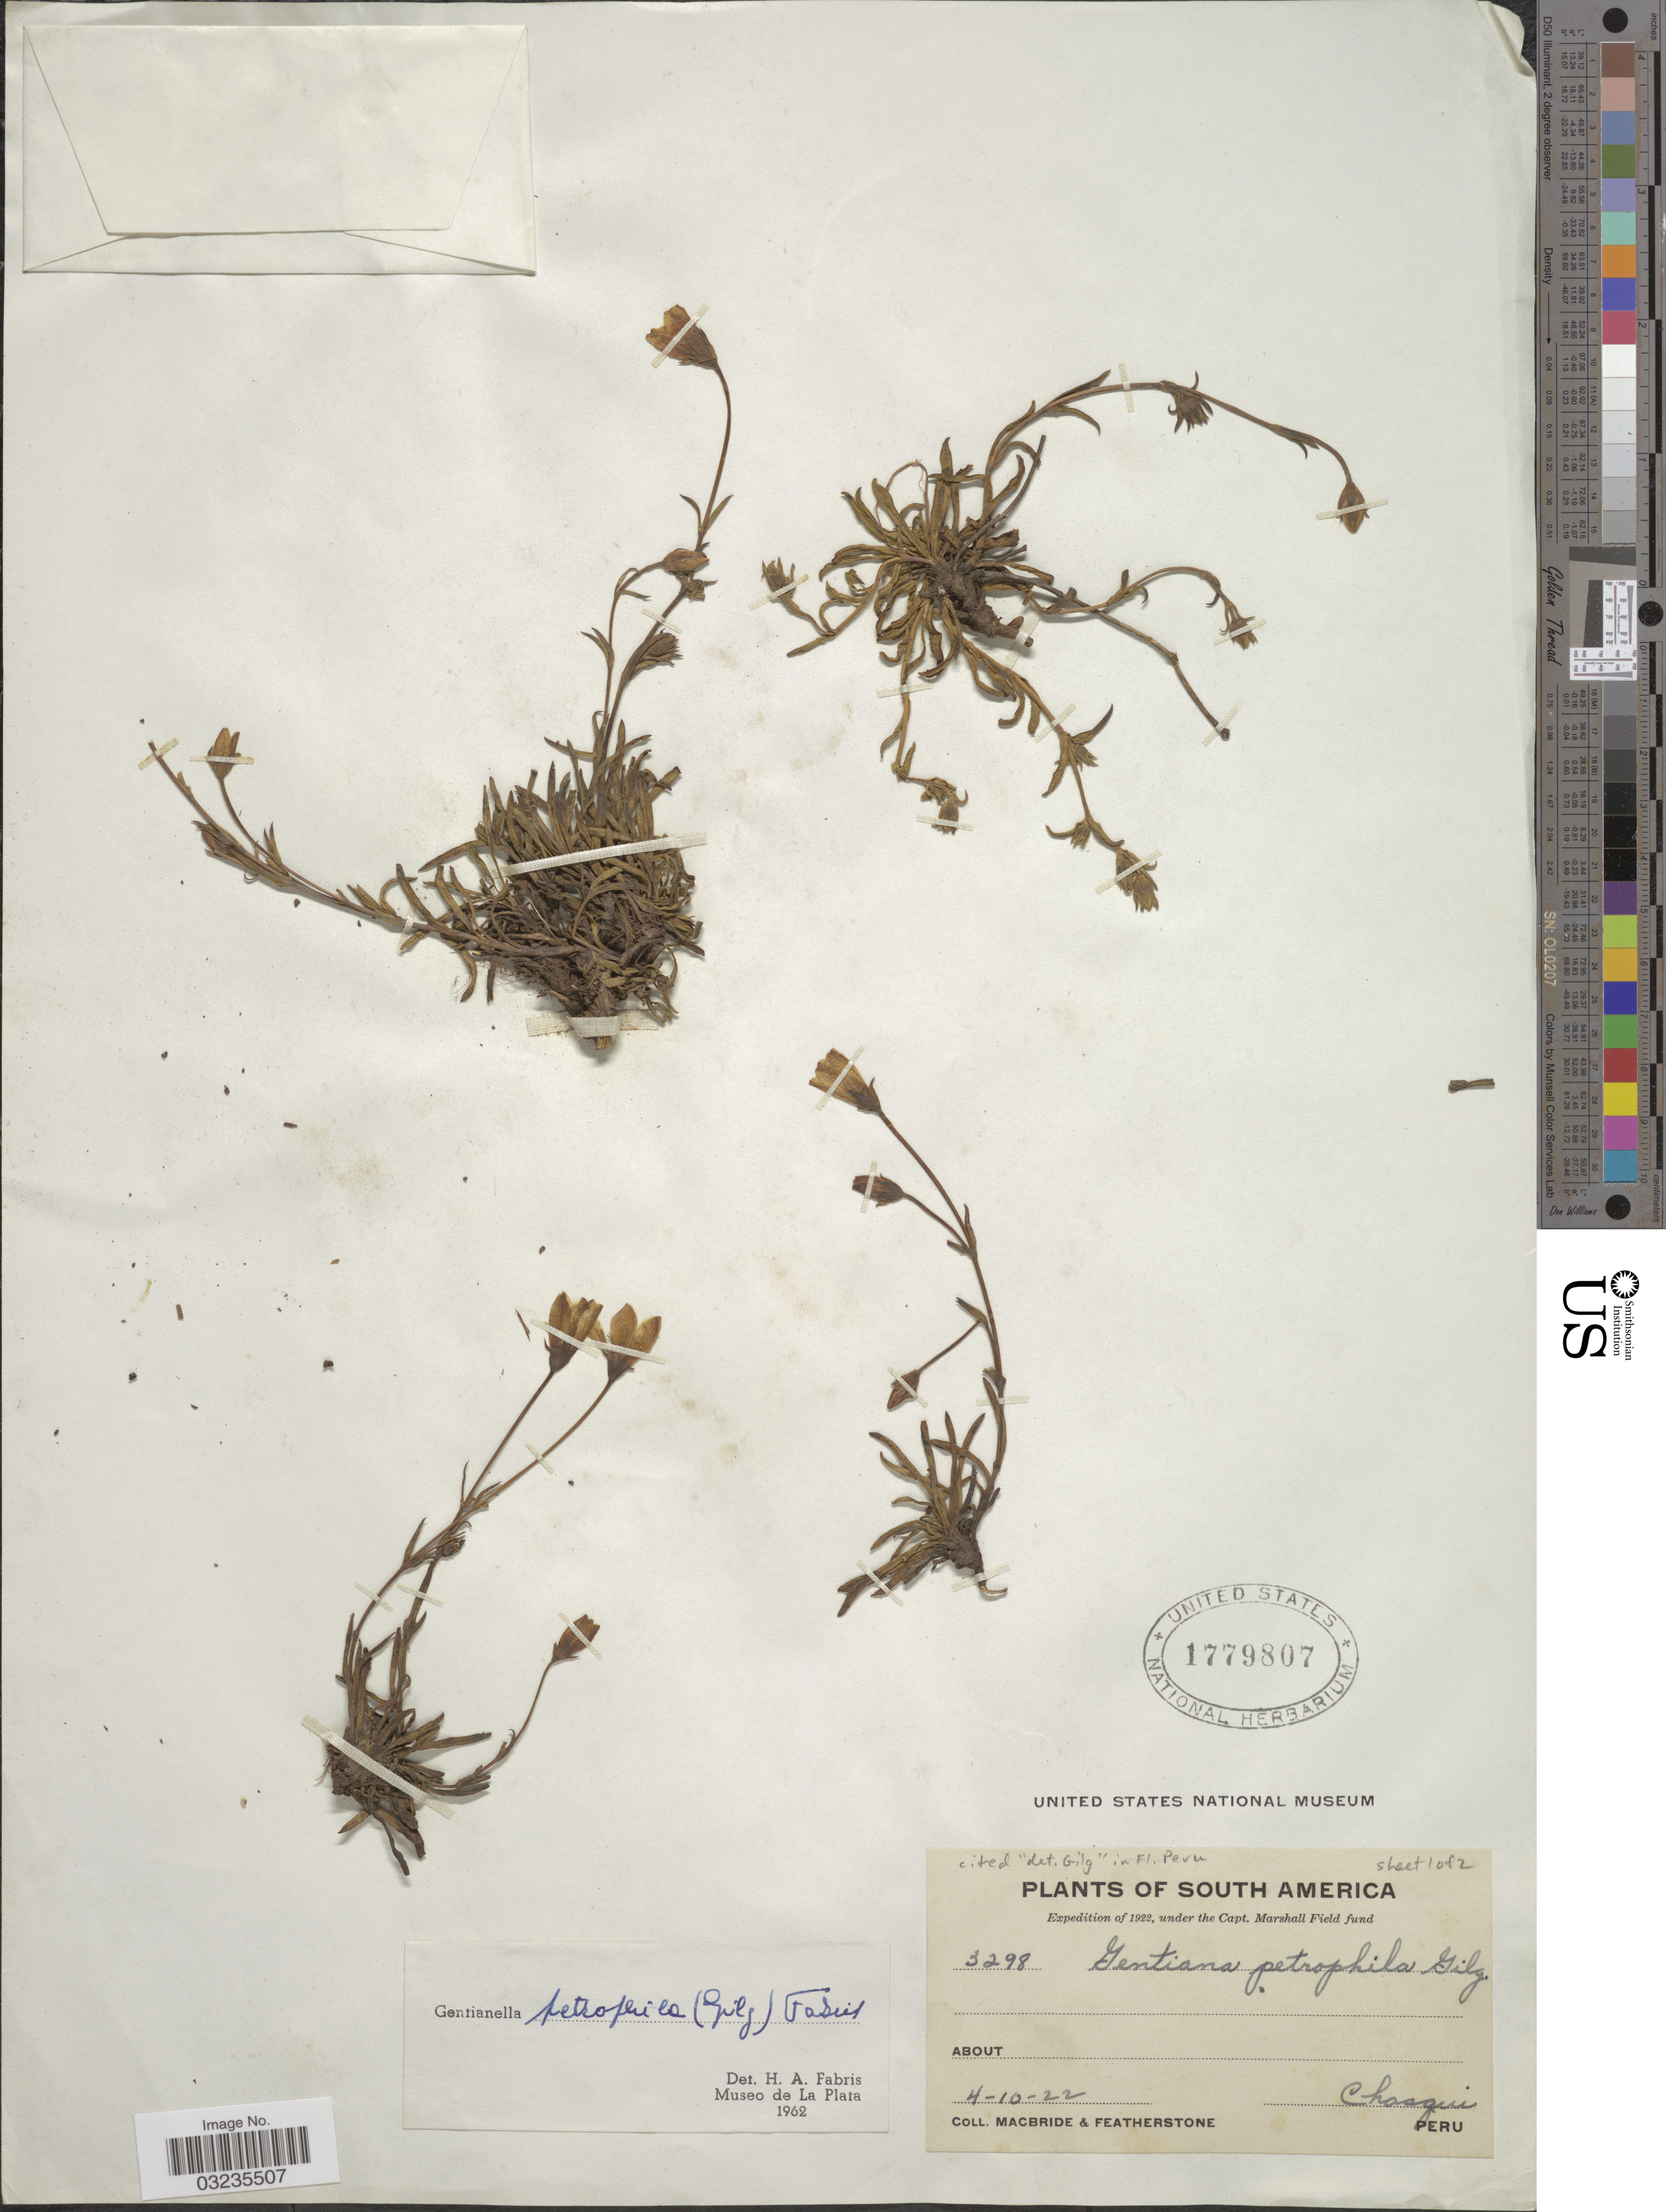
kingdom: Plantae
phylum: Tracheophyta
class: Magnoliopsida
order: Gentianales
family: Gentianaceae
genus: Gentiana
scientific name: Gentiana petrophila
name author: Gilg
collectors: Macbride, -- & -. Featherstone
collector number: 3298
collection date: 1922-04-10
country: Peru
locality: Chasqui.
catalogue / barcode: US 1779807